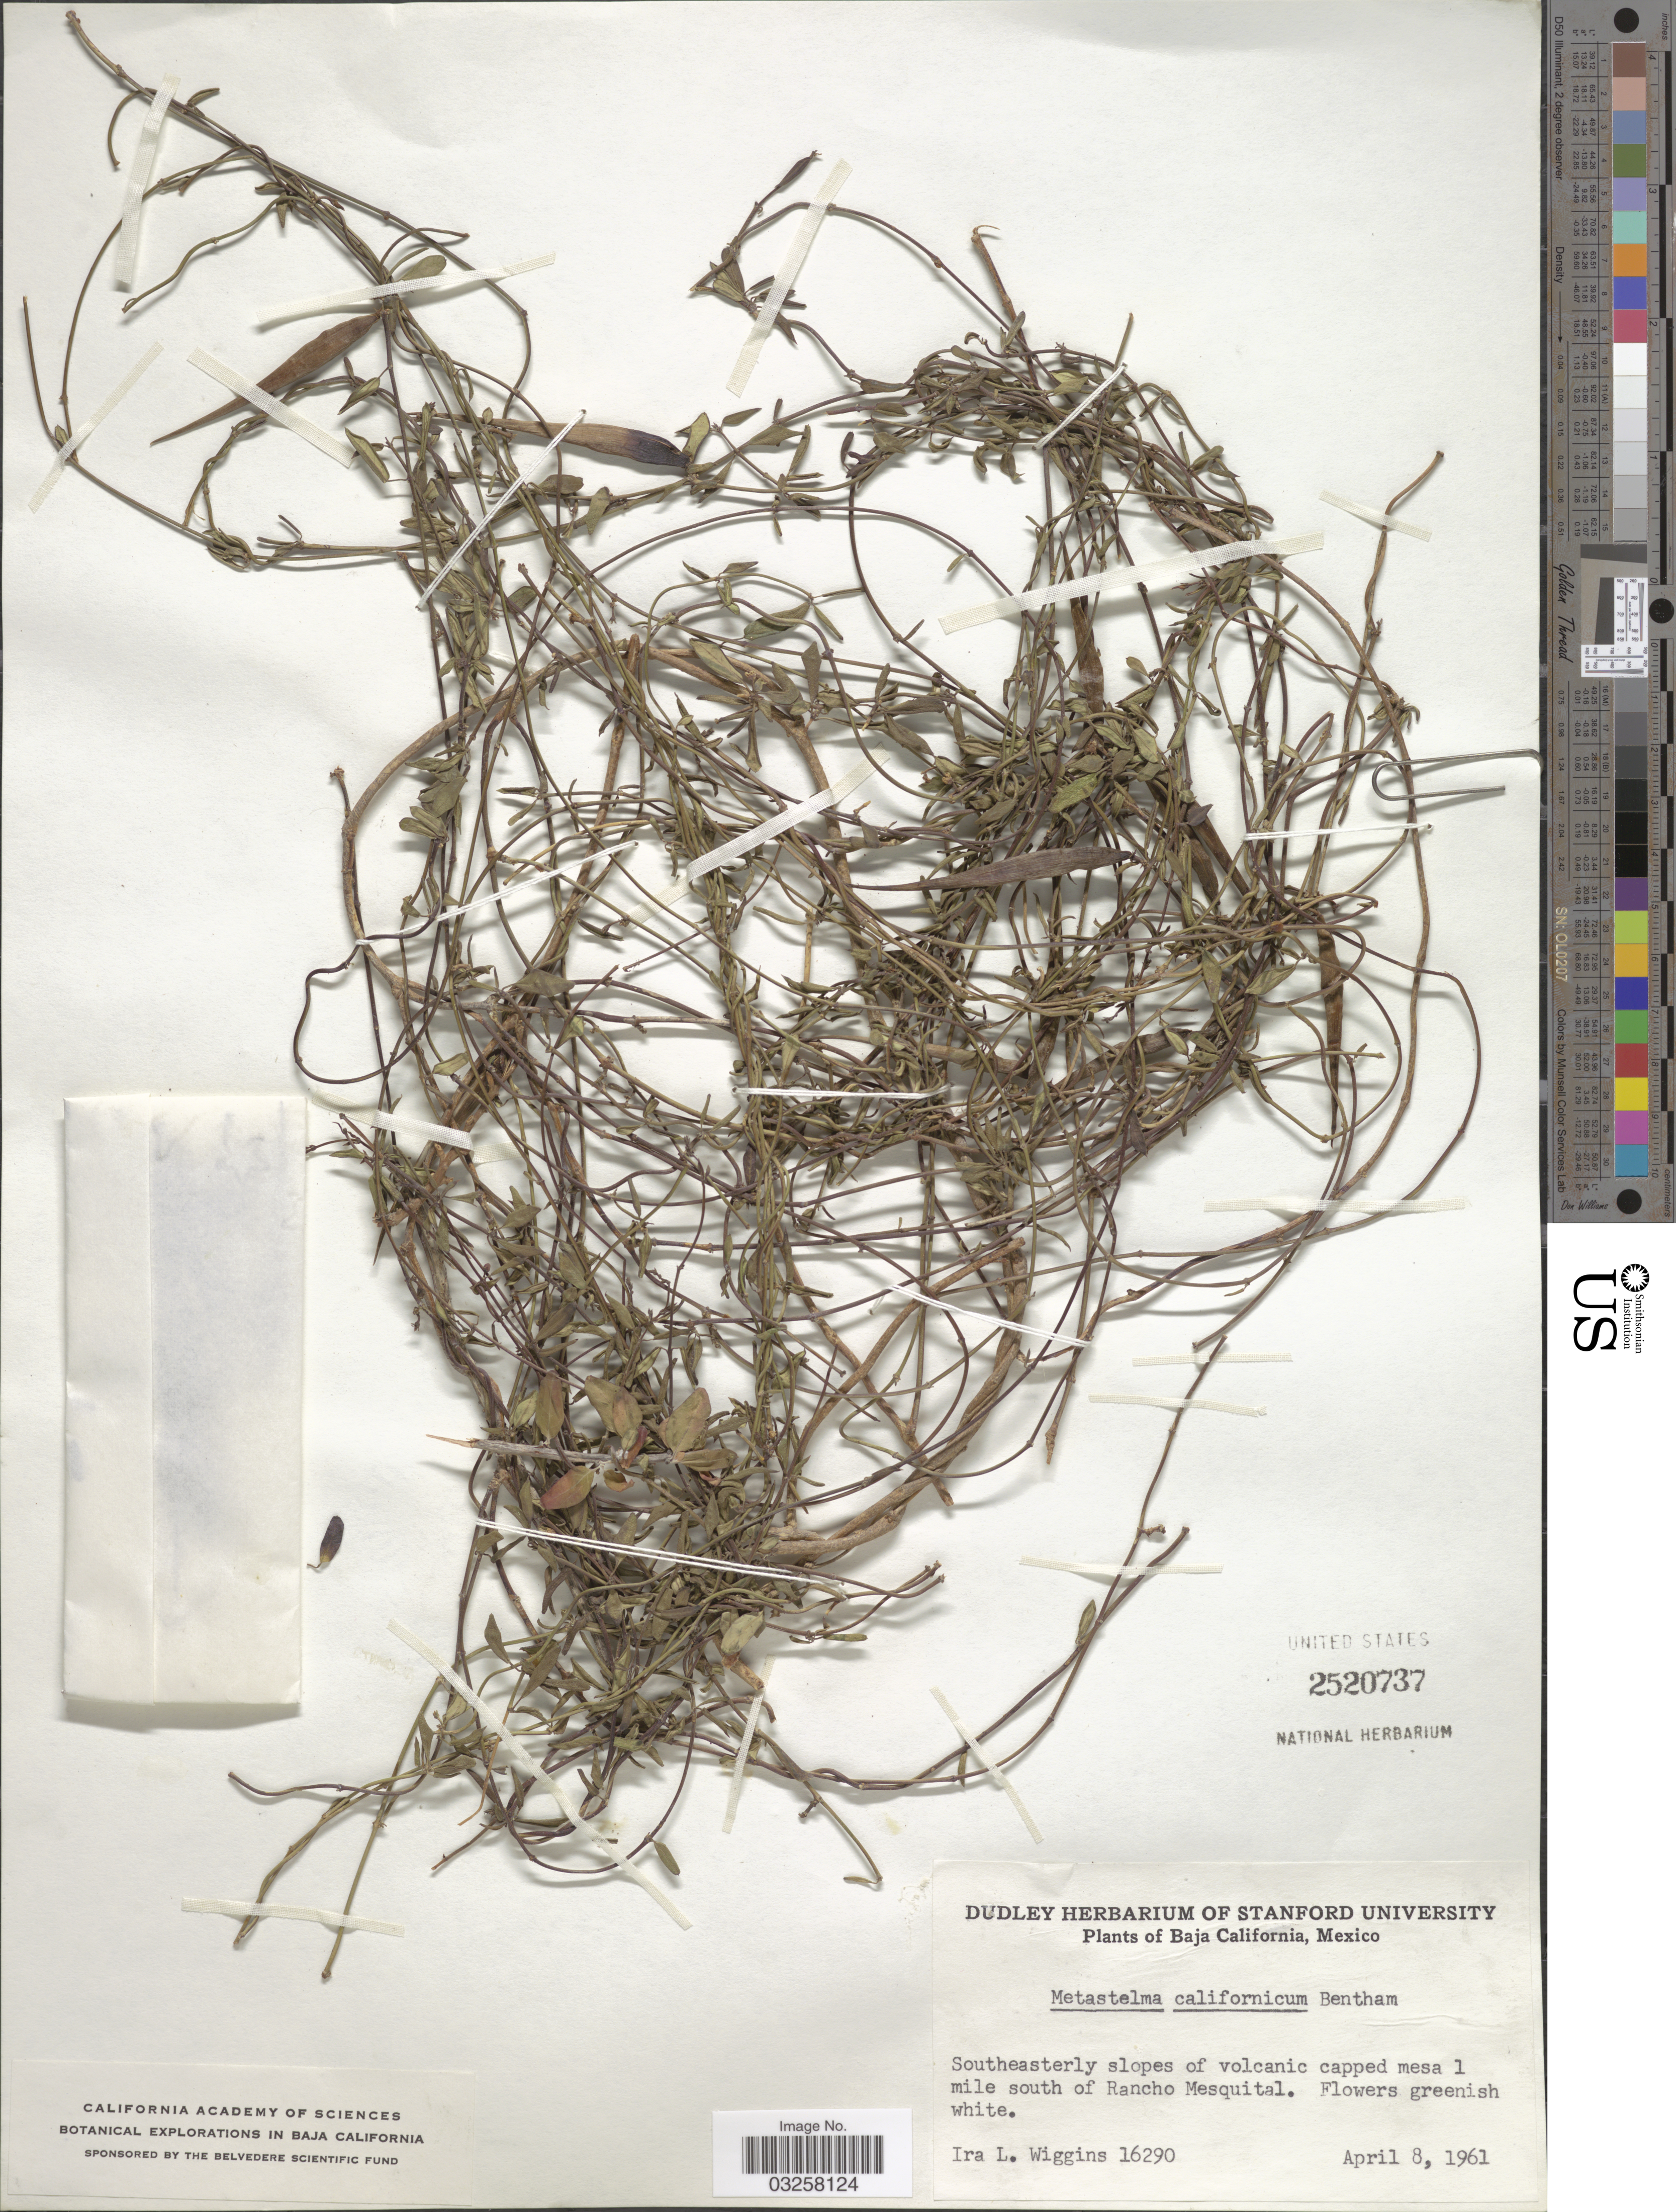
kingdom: Plantae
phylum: Tracheophyta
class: Magnoliopsida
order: Gentianales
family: Apocynaceae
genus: Metastelma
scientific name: Metastelma californicum subsp. californicum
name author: Benth.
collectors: I. L. Wiggins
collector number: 16290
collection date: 1961-04-08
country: Mexico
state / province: Baja California Sur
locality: Southeasterly slopes of volcanic capped mesa 1 mile south of Rancho Mesquital.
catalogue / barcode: US 2520737